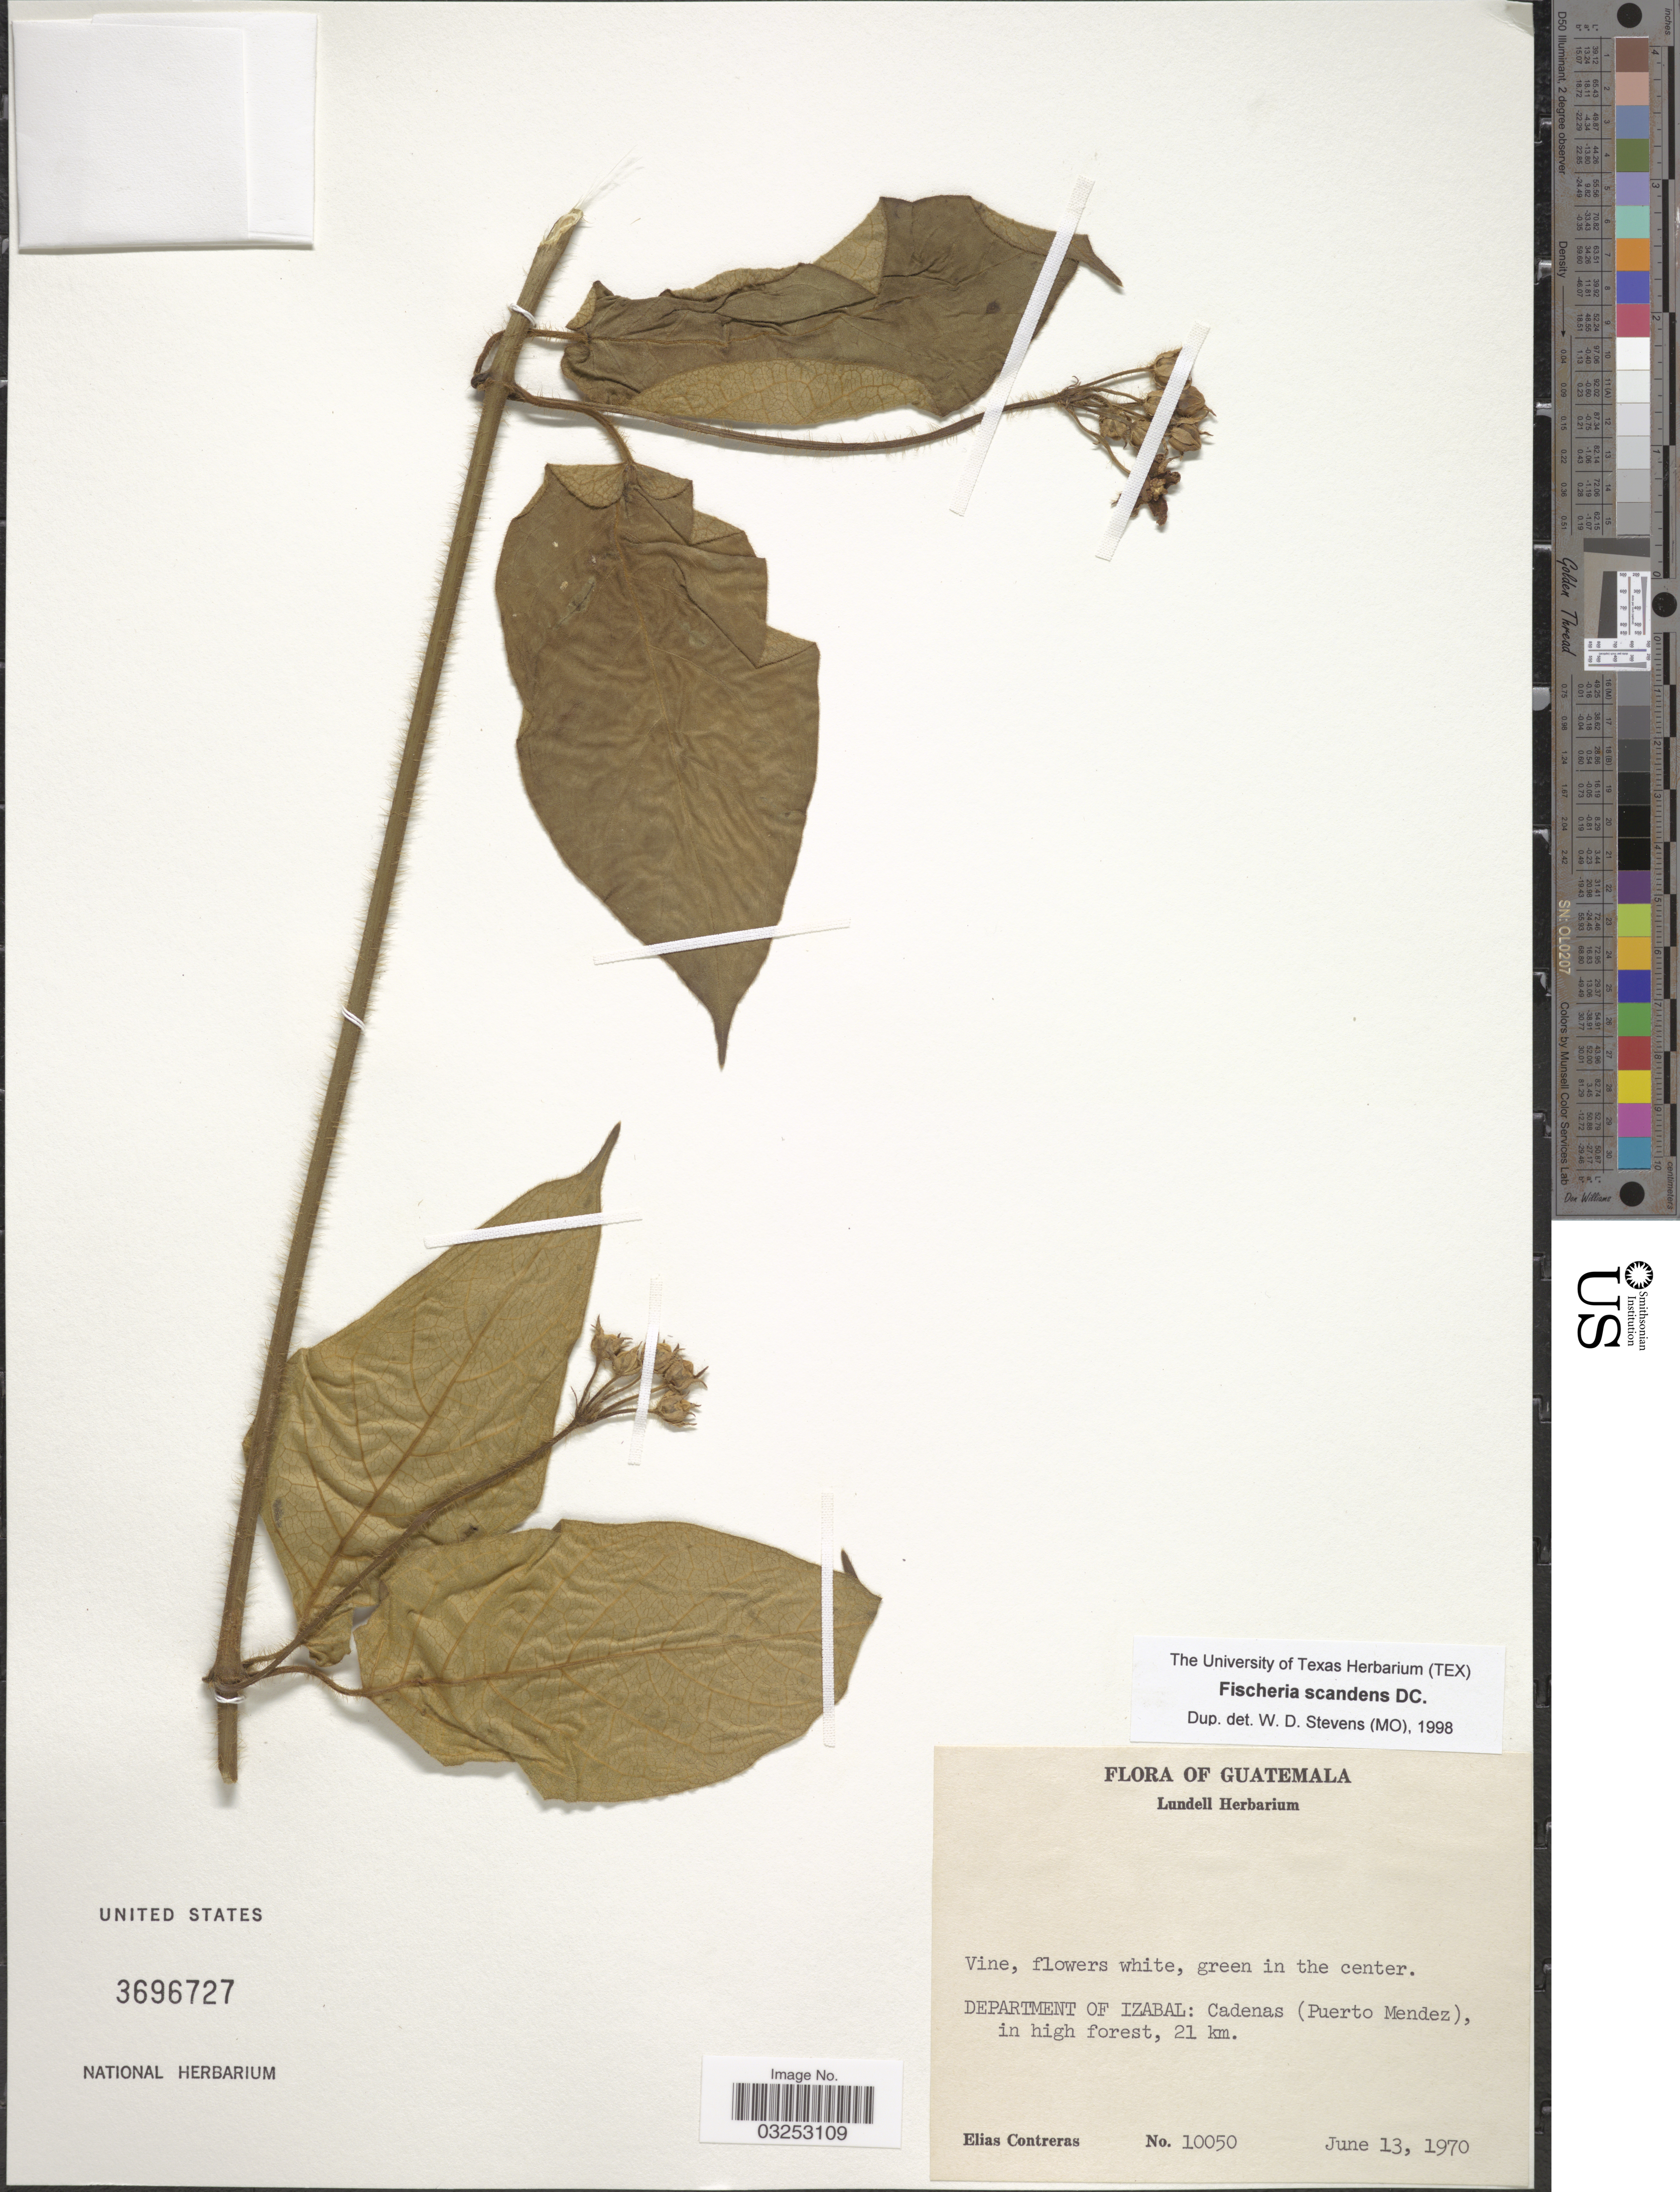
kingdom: Plantae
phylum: Tracheophyta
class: Magnoliopsida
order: Gentianales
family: Apocynaceae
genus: Fischeria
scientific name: Fischeria scandens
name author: DC.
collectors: E. Contreras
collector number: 10050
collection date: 1970-06-13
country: Guatemala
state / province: Izabal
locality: Department of Izabal: Cadenas (Puerto Mendez), in high forest, 21 km.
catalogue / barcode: US 3696727